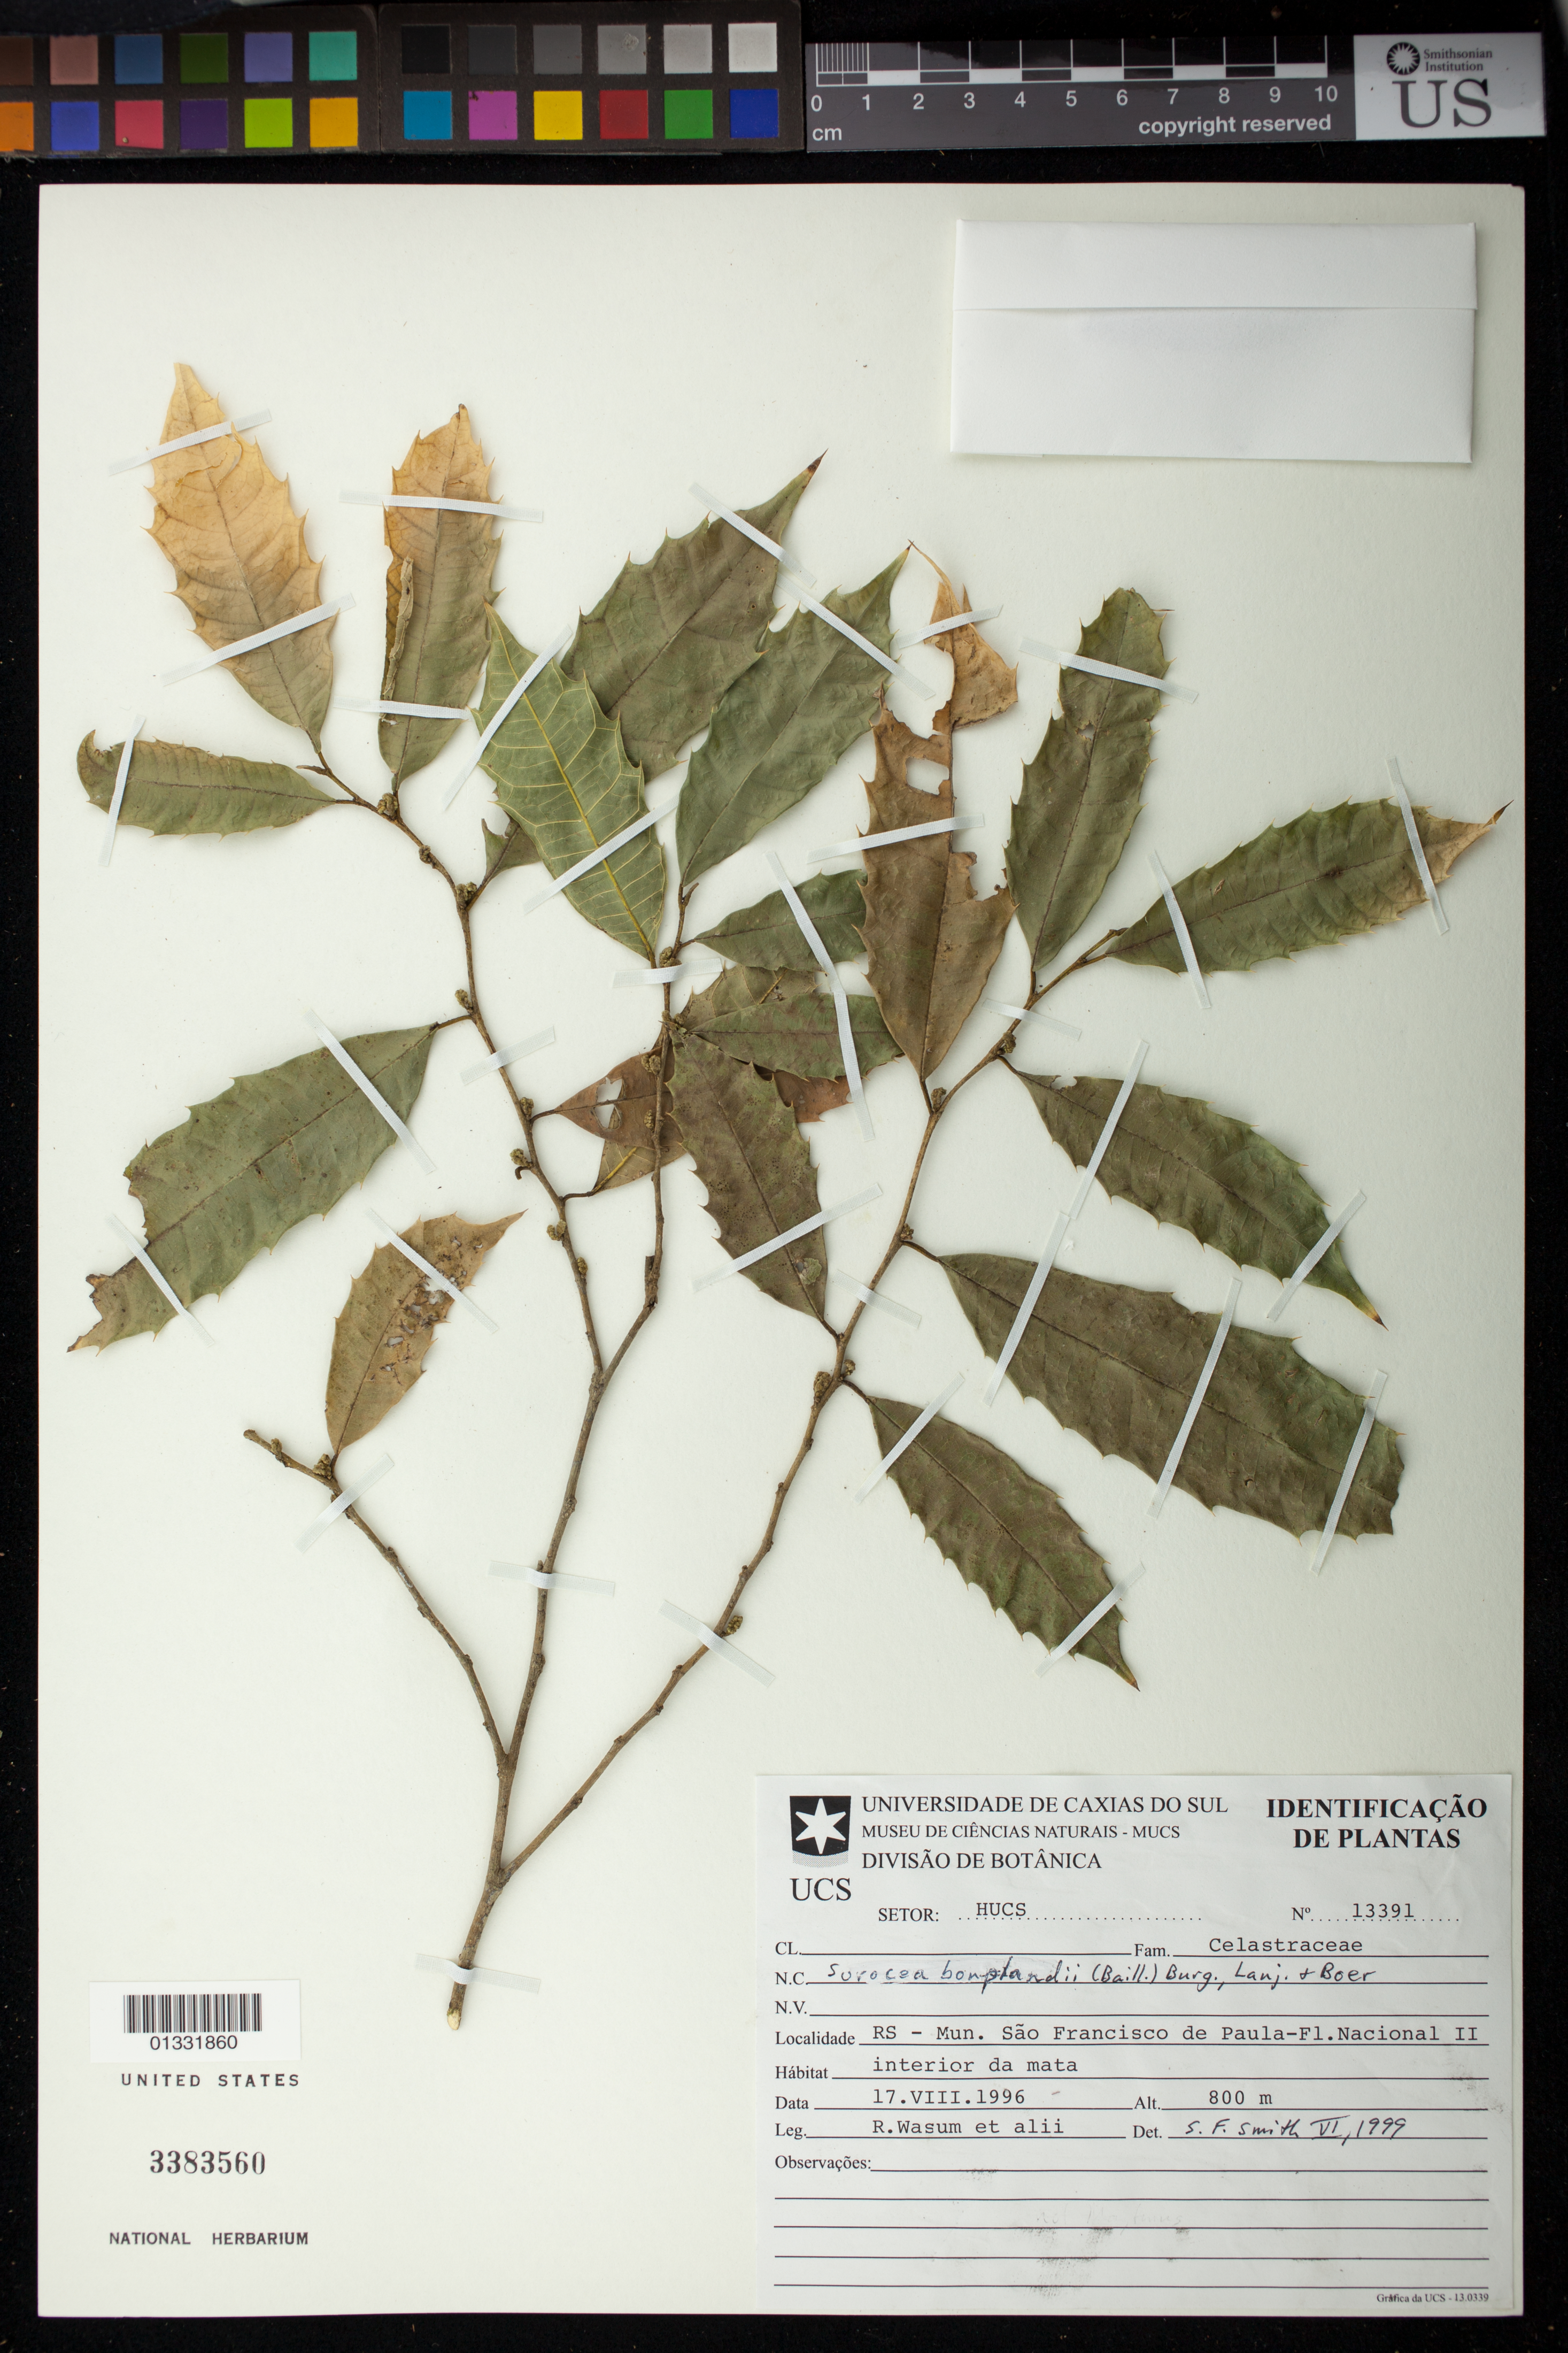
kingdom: Plantae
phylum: Tracheophyta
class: Magnoliopsida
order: Rosales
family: Moraceae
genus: Sorocea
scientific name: Sorocea bonplandii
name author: (Baill.) W.C. Burger et al.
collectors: R. Wasum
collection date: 1996-08-17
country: Brazil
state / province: Minas Gerais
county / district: São Francisco de Paula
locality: Fl. Nacional II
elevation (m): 800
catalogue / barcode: US 3383560